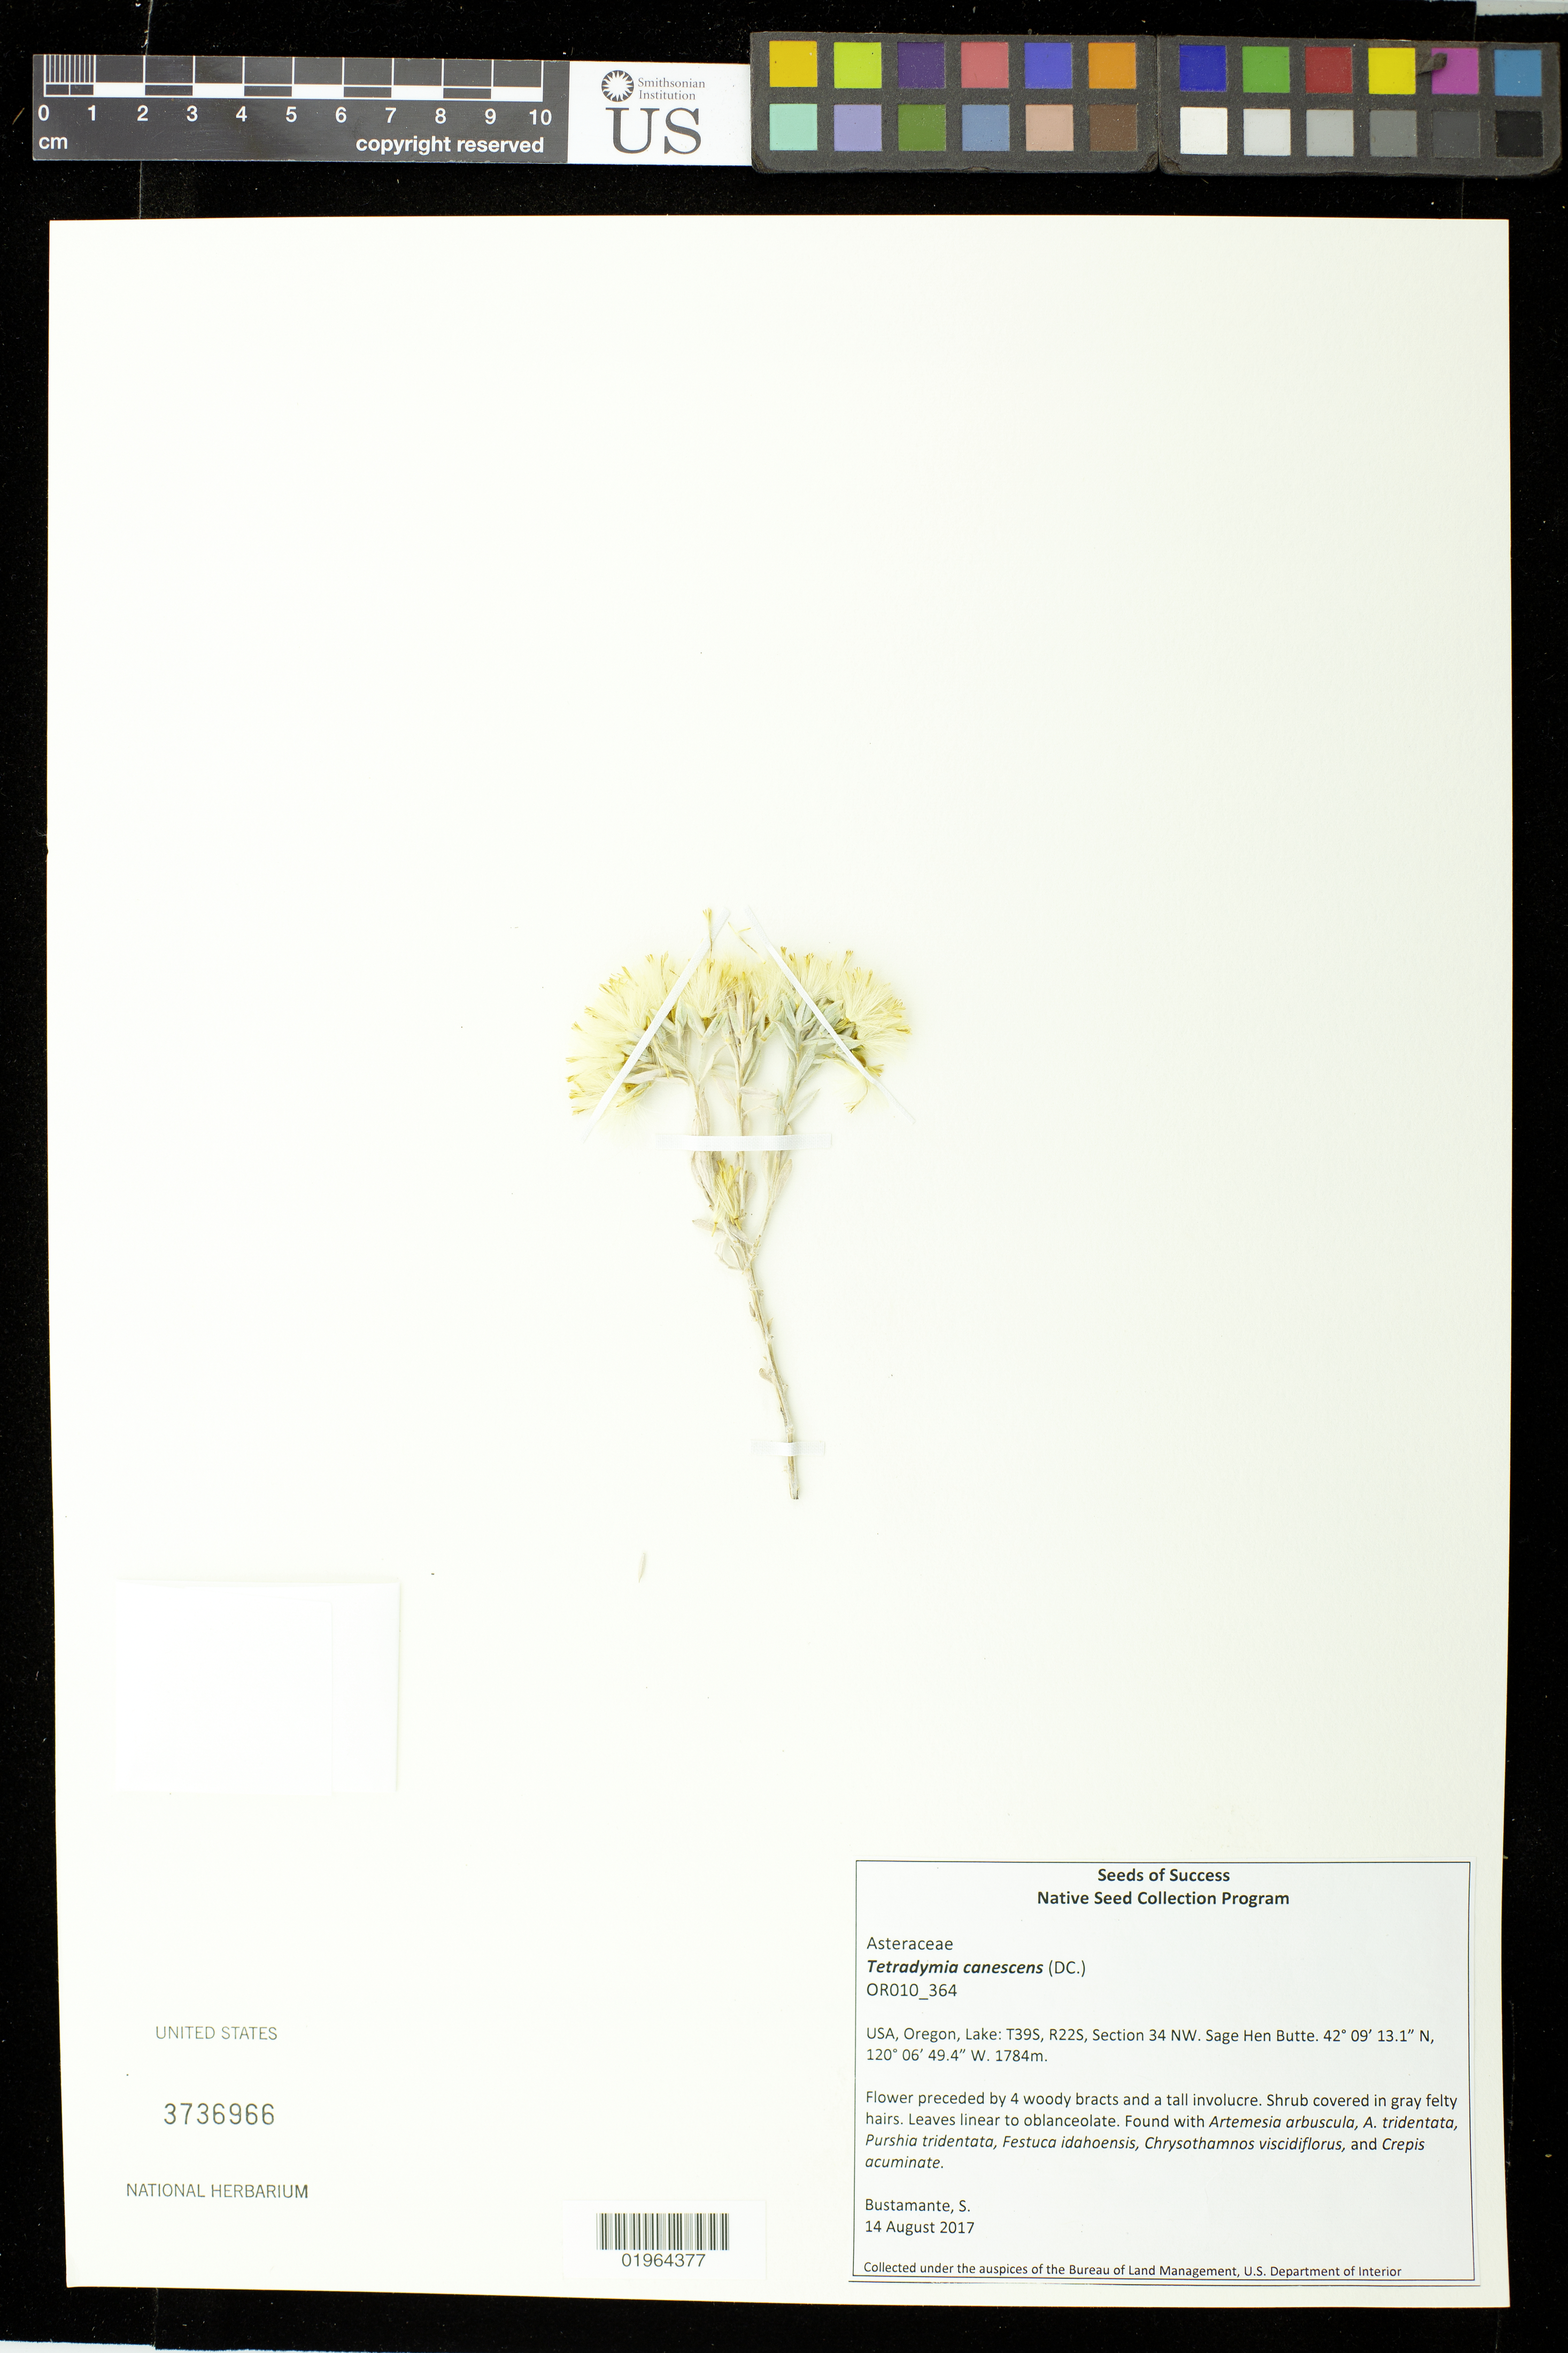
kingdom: Plantae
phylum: Tracheophyta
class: Magnoliopsida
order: Asterales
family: Asteraceae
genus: Tetradymia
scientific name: Tetradymia canescens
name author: DC.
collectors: S. Bustamante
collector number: OR010_364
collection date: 2017-08-14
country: United States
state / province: Oregon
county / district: Lake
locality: Sage Hen Butte, T39S, R22E, Section 34 NW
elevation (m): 1784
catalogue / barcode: US 3736966